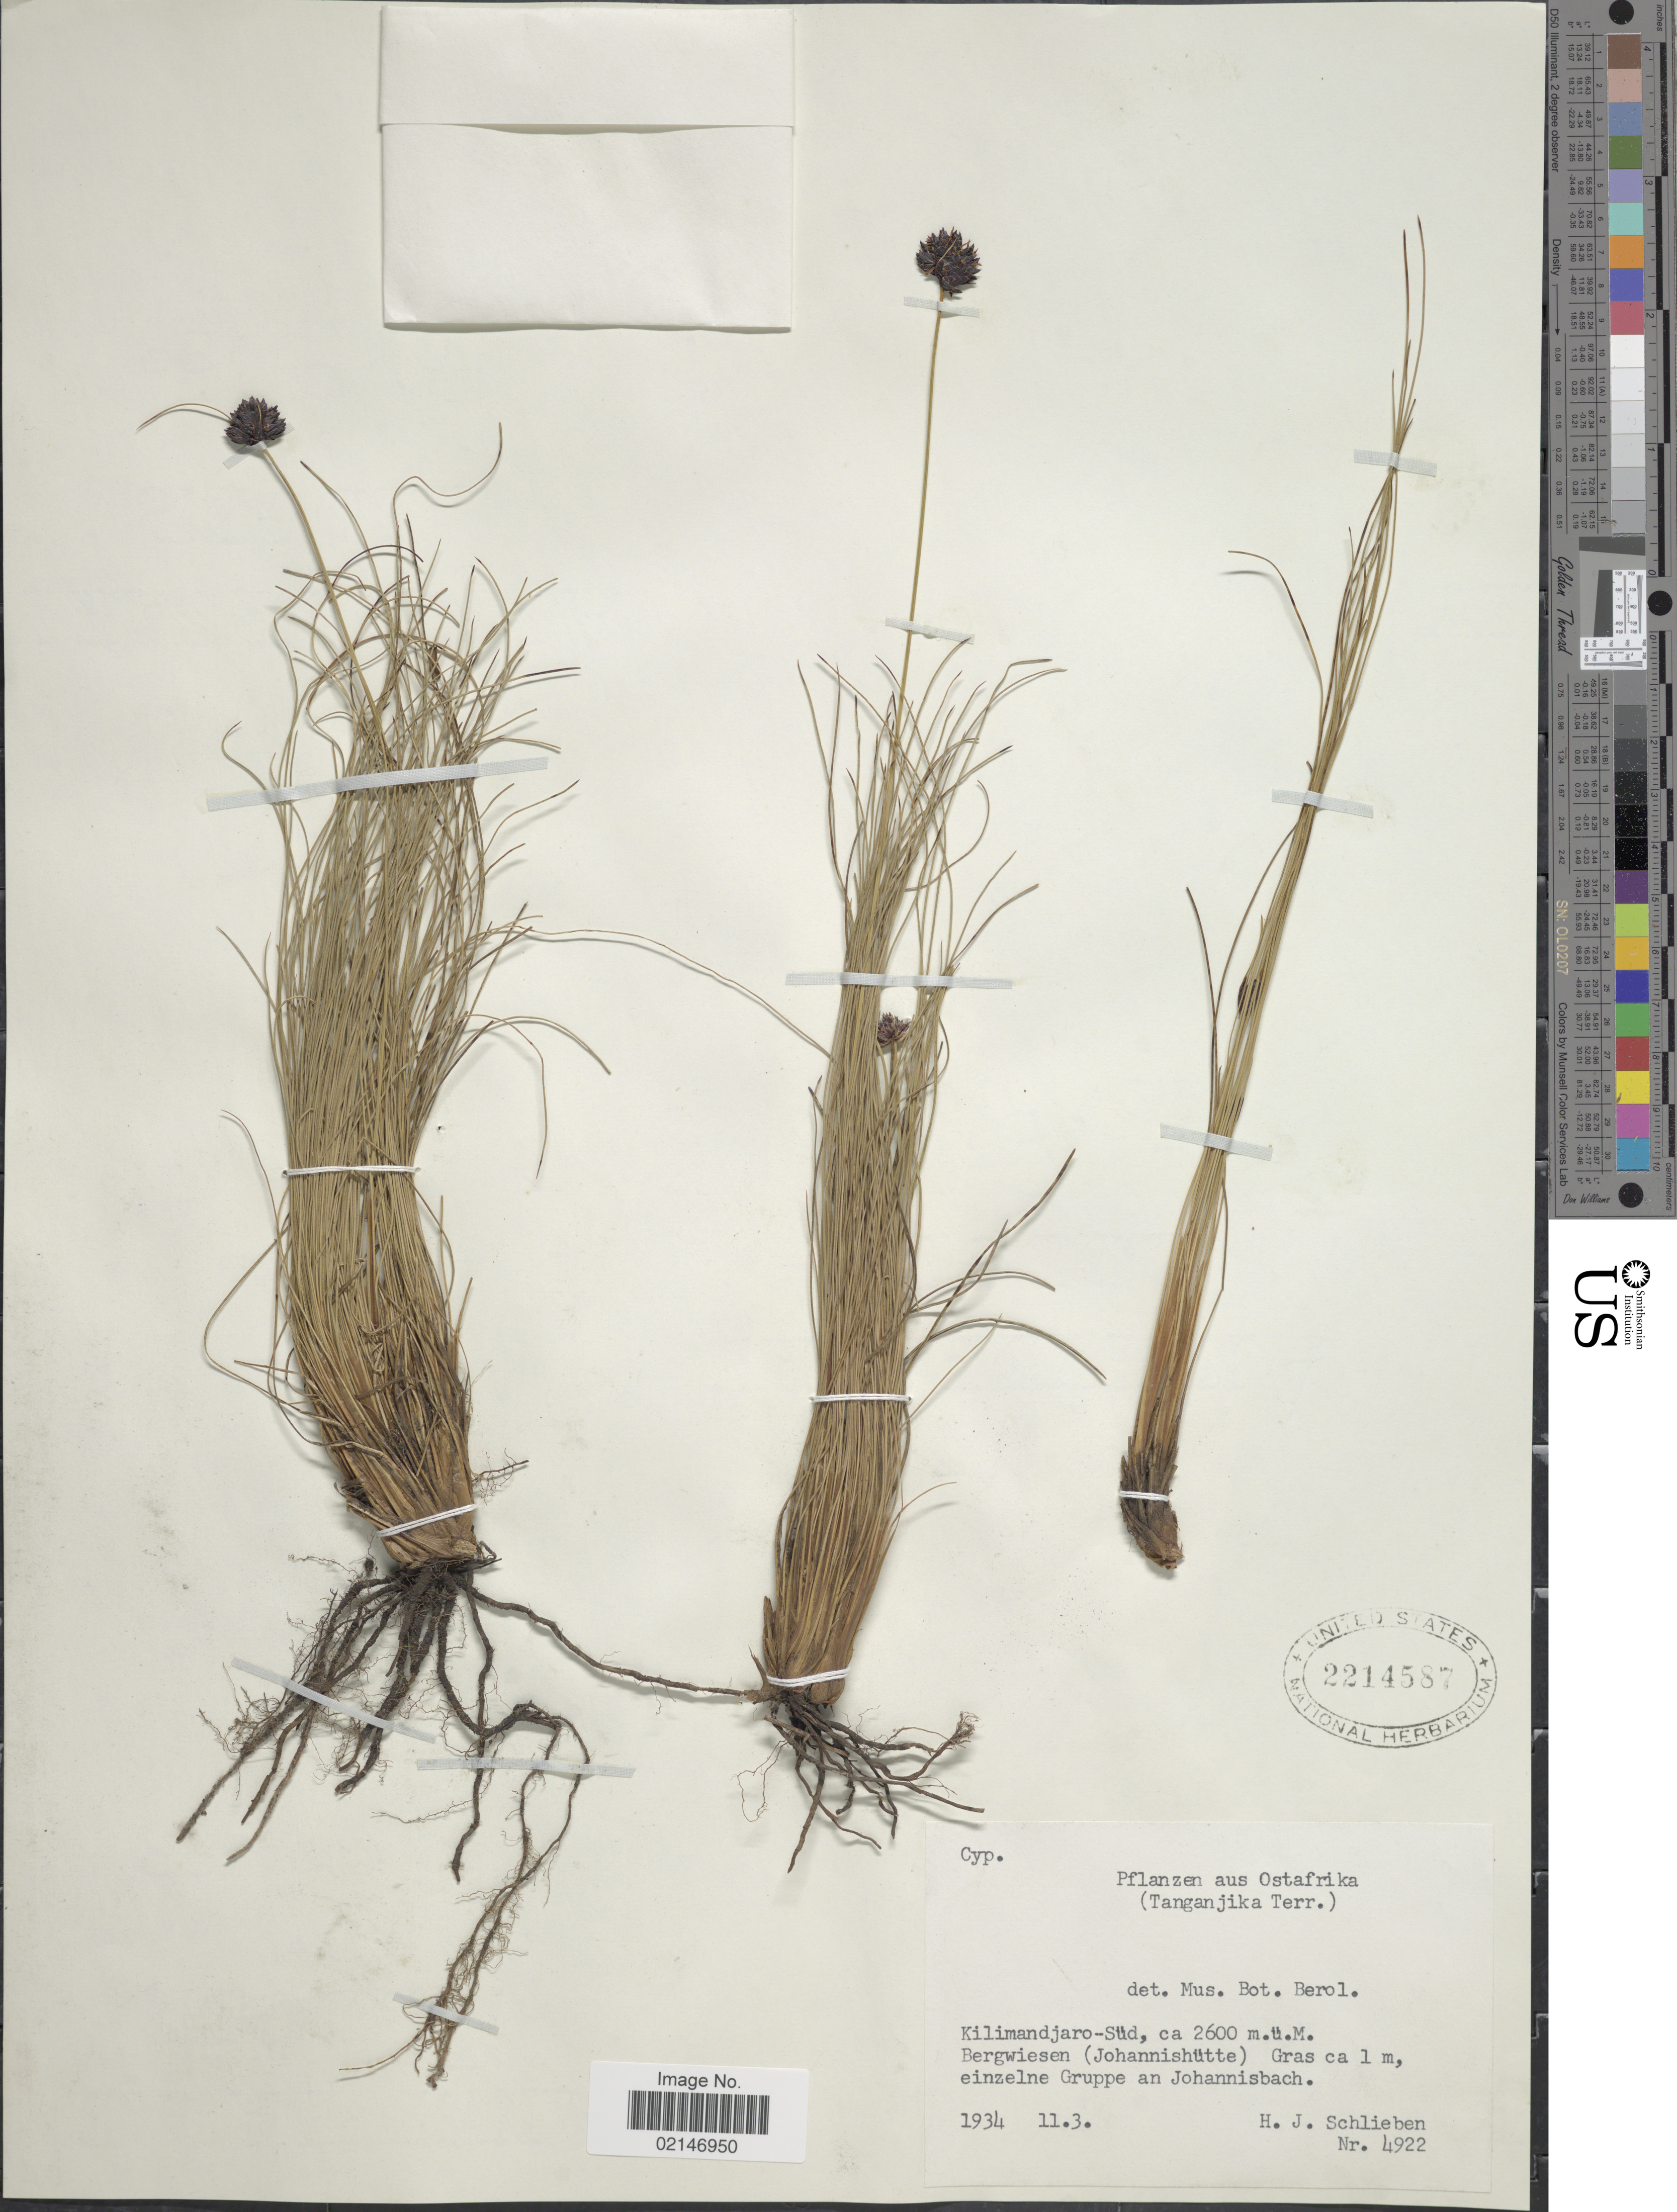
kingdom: Plantae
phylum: Tracheophyta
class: Liliopsida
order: Poales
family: Cyperaceae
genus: Bulbostylis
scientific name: Bulbostylis atrosanguinea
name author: (Boeckeler) C.B. Clarke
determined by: Strong, Mark T., (BOT), Smithsonian Institution - National Museum of Natural History (UNITED STATES)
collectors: H. J. Schlieben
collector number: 4922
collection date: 1934-03-11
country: Tanzania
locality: Aus Ostafrika )Tanganjika Terr.) Kilimandjaro-Sud, Bergwiesen (Johannishutte)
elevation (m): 2600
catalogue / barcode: US 2214587